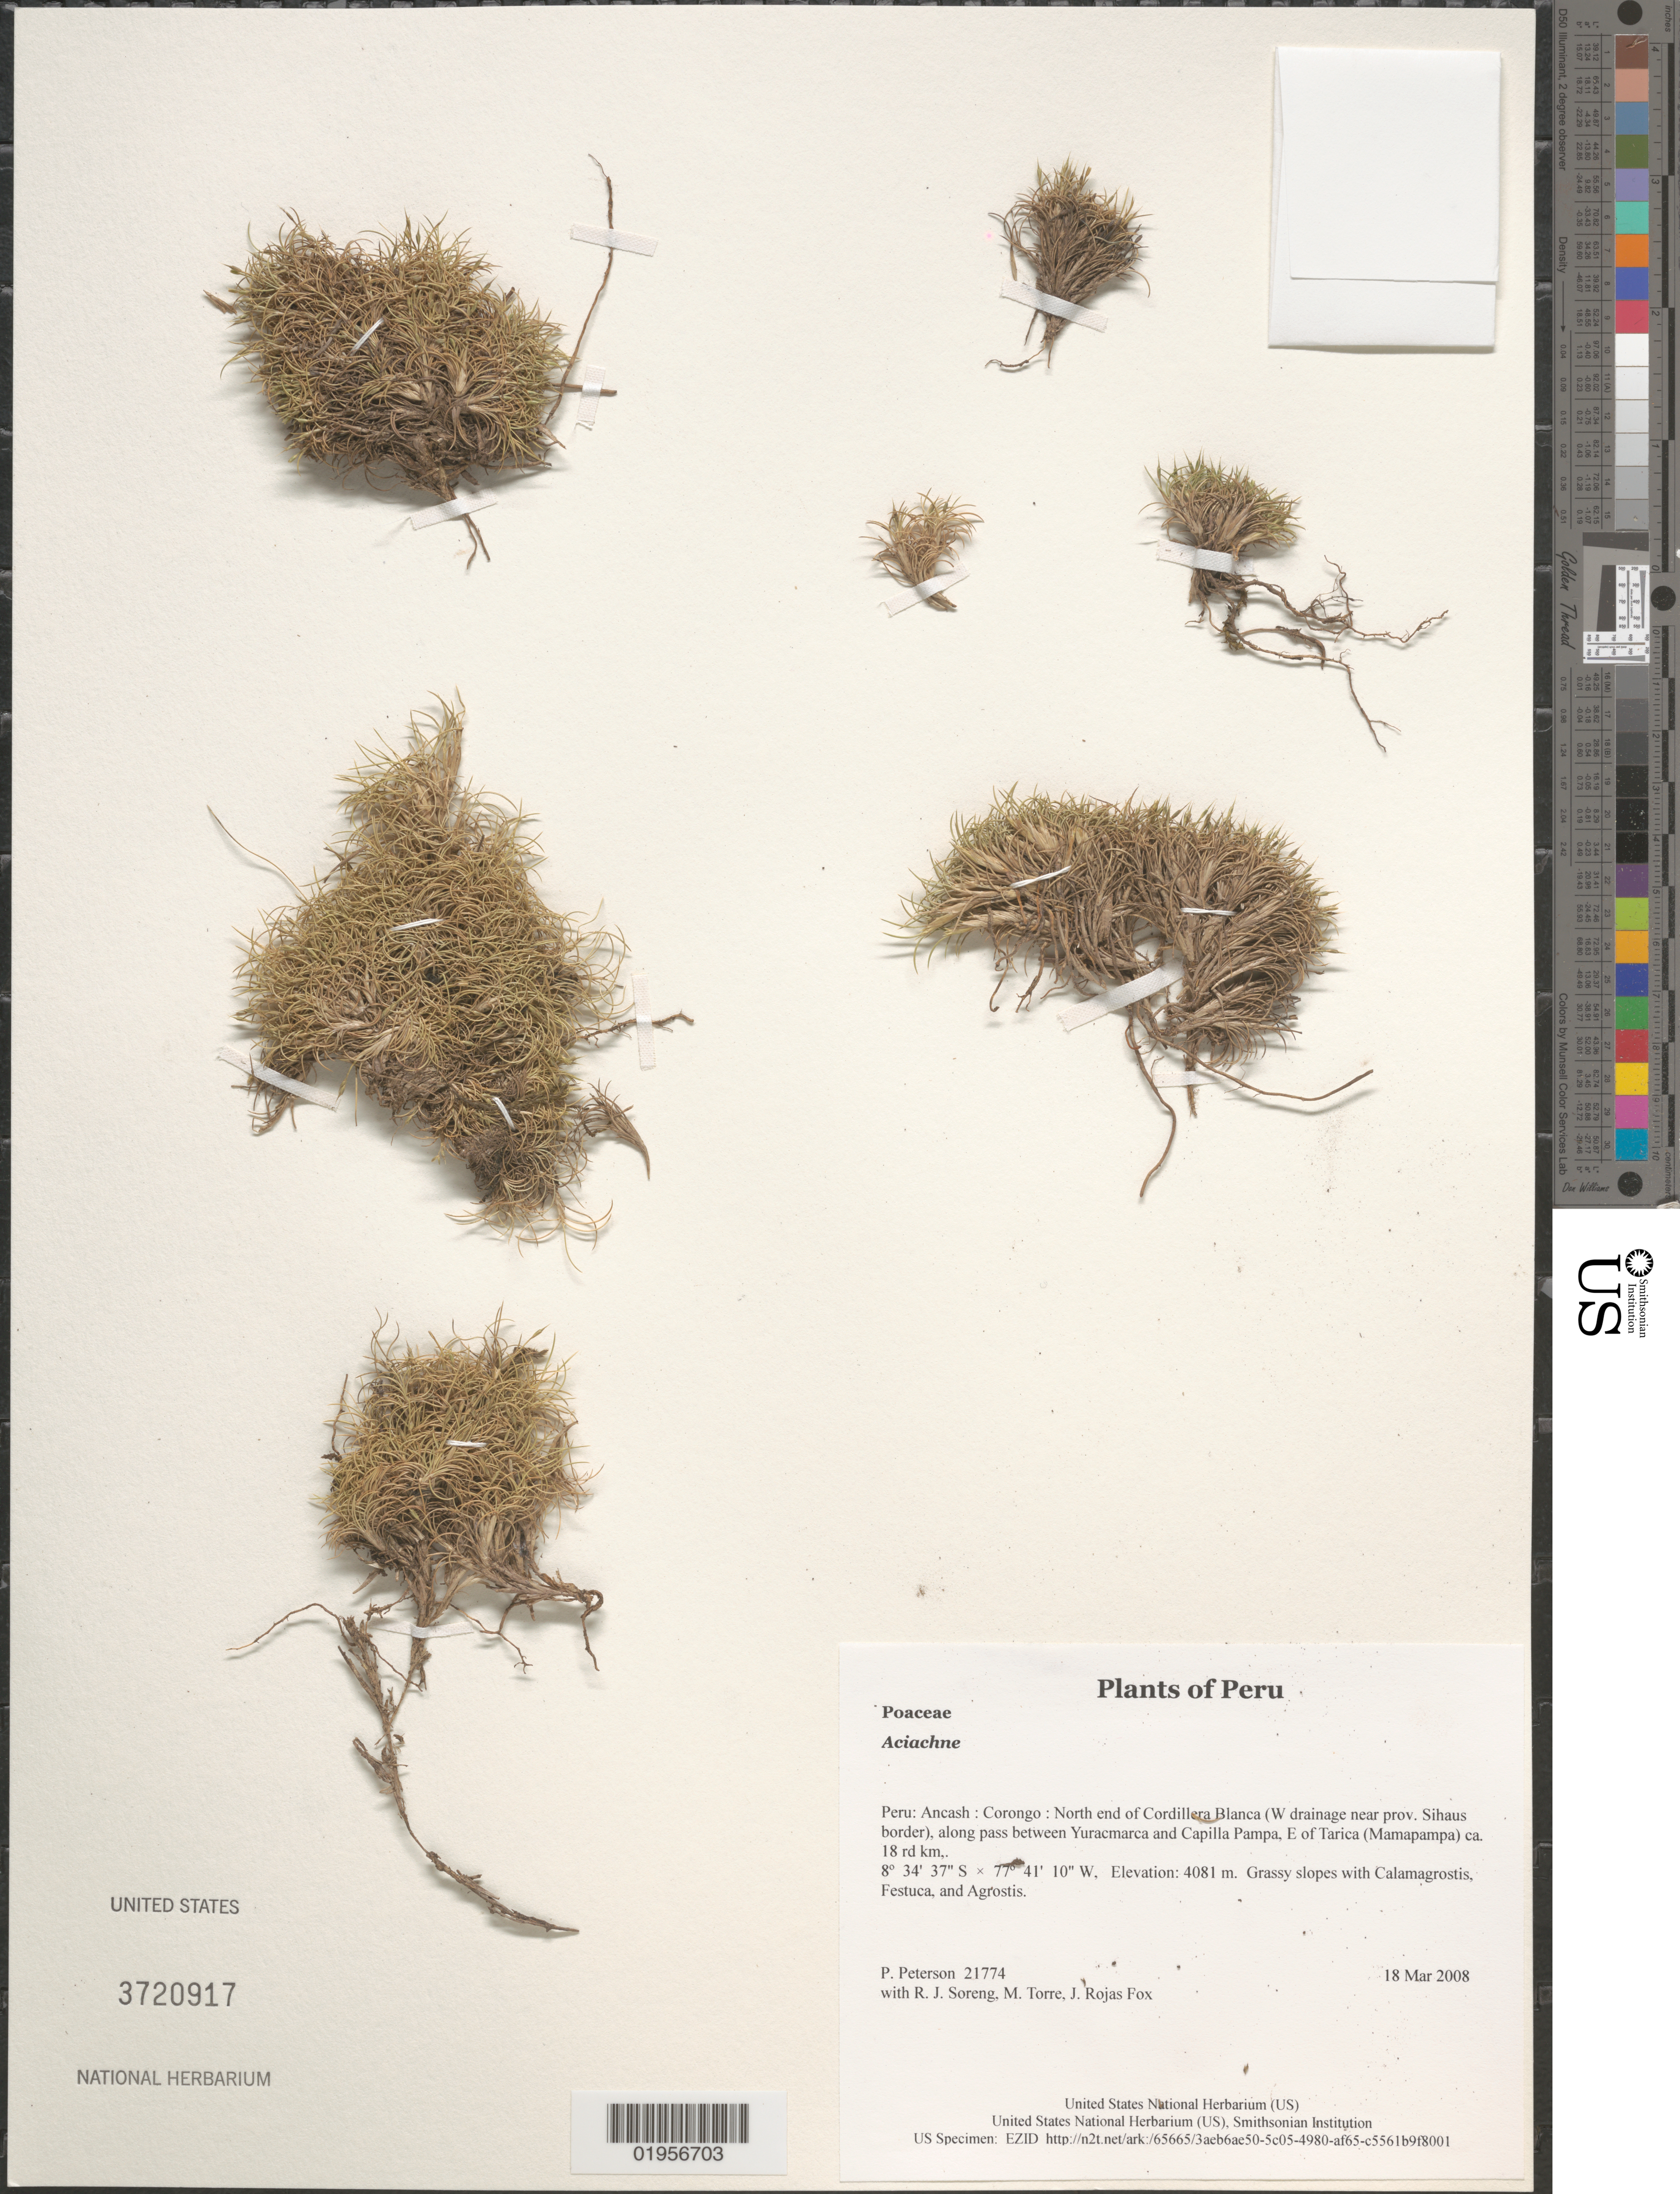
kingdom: Plantae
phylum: Tracheophyta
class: Liliopsida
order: Poales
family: Poaceae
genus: Aciachne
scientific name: Aciachne sp.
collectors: P. M. Peterson, R. J. Soreng, M. Torre & J. Rojas Fox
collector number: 21774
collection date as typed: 18 Mar 2008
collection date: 2008-03-18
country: Peru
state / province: Ancash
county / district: Corongo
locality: North end of Cordillera Blanca (W drainage near prov. Sihaus border), along pass between Yuracmarca and Capilla Pampa, E of Tarica (Mamapampa) ca. 18 rd km,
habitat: Grassy slopes with Calamagrostis, Festuca, and Agrostis.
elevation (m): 4081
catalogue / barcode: US 3720917